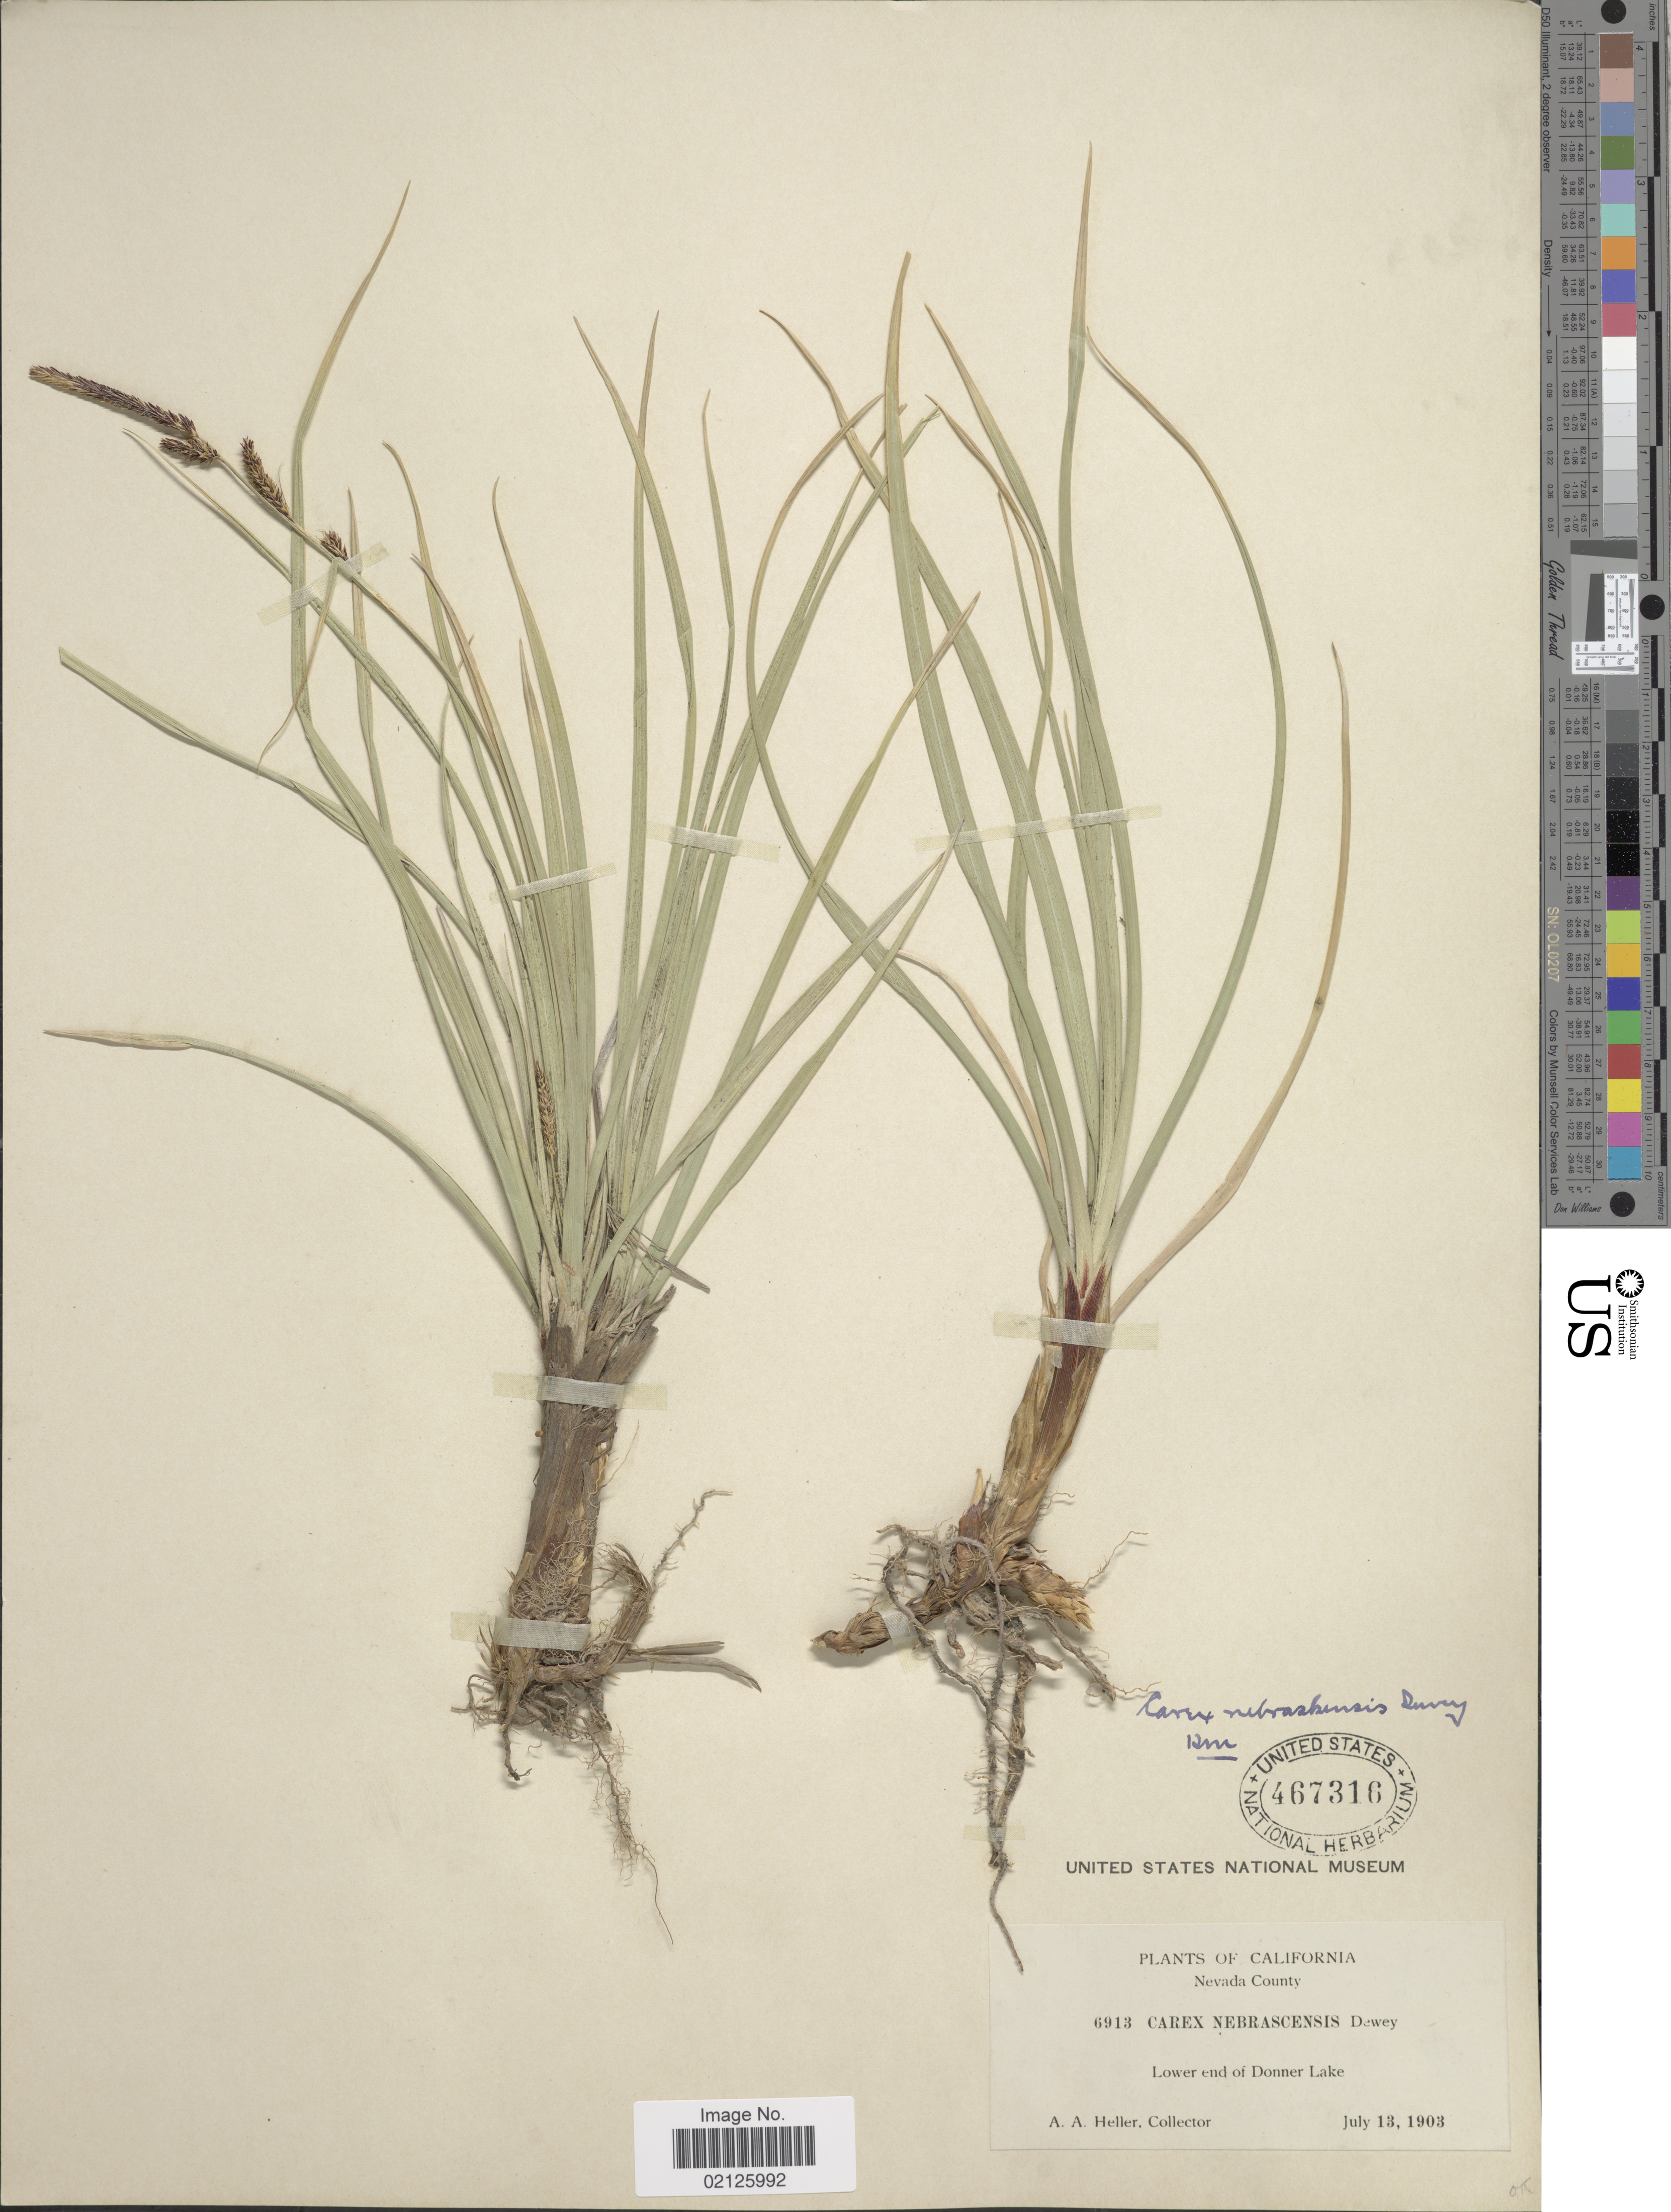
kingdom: Plantae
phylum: Tracheophyta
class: Liliopsida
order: Poales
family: Cyperaceae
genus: Carex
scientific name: Carex nebrascensis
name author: Dewey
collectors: A. A. Heller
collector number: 6913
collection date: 1903-07-13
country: United States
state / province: California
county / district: Nevada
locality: Nevada County, Lower end of Donner Lake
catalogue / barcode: US 467316